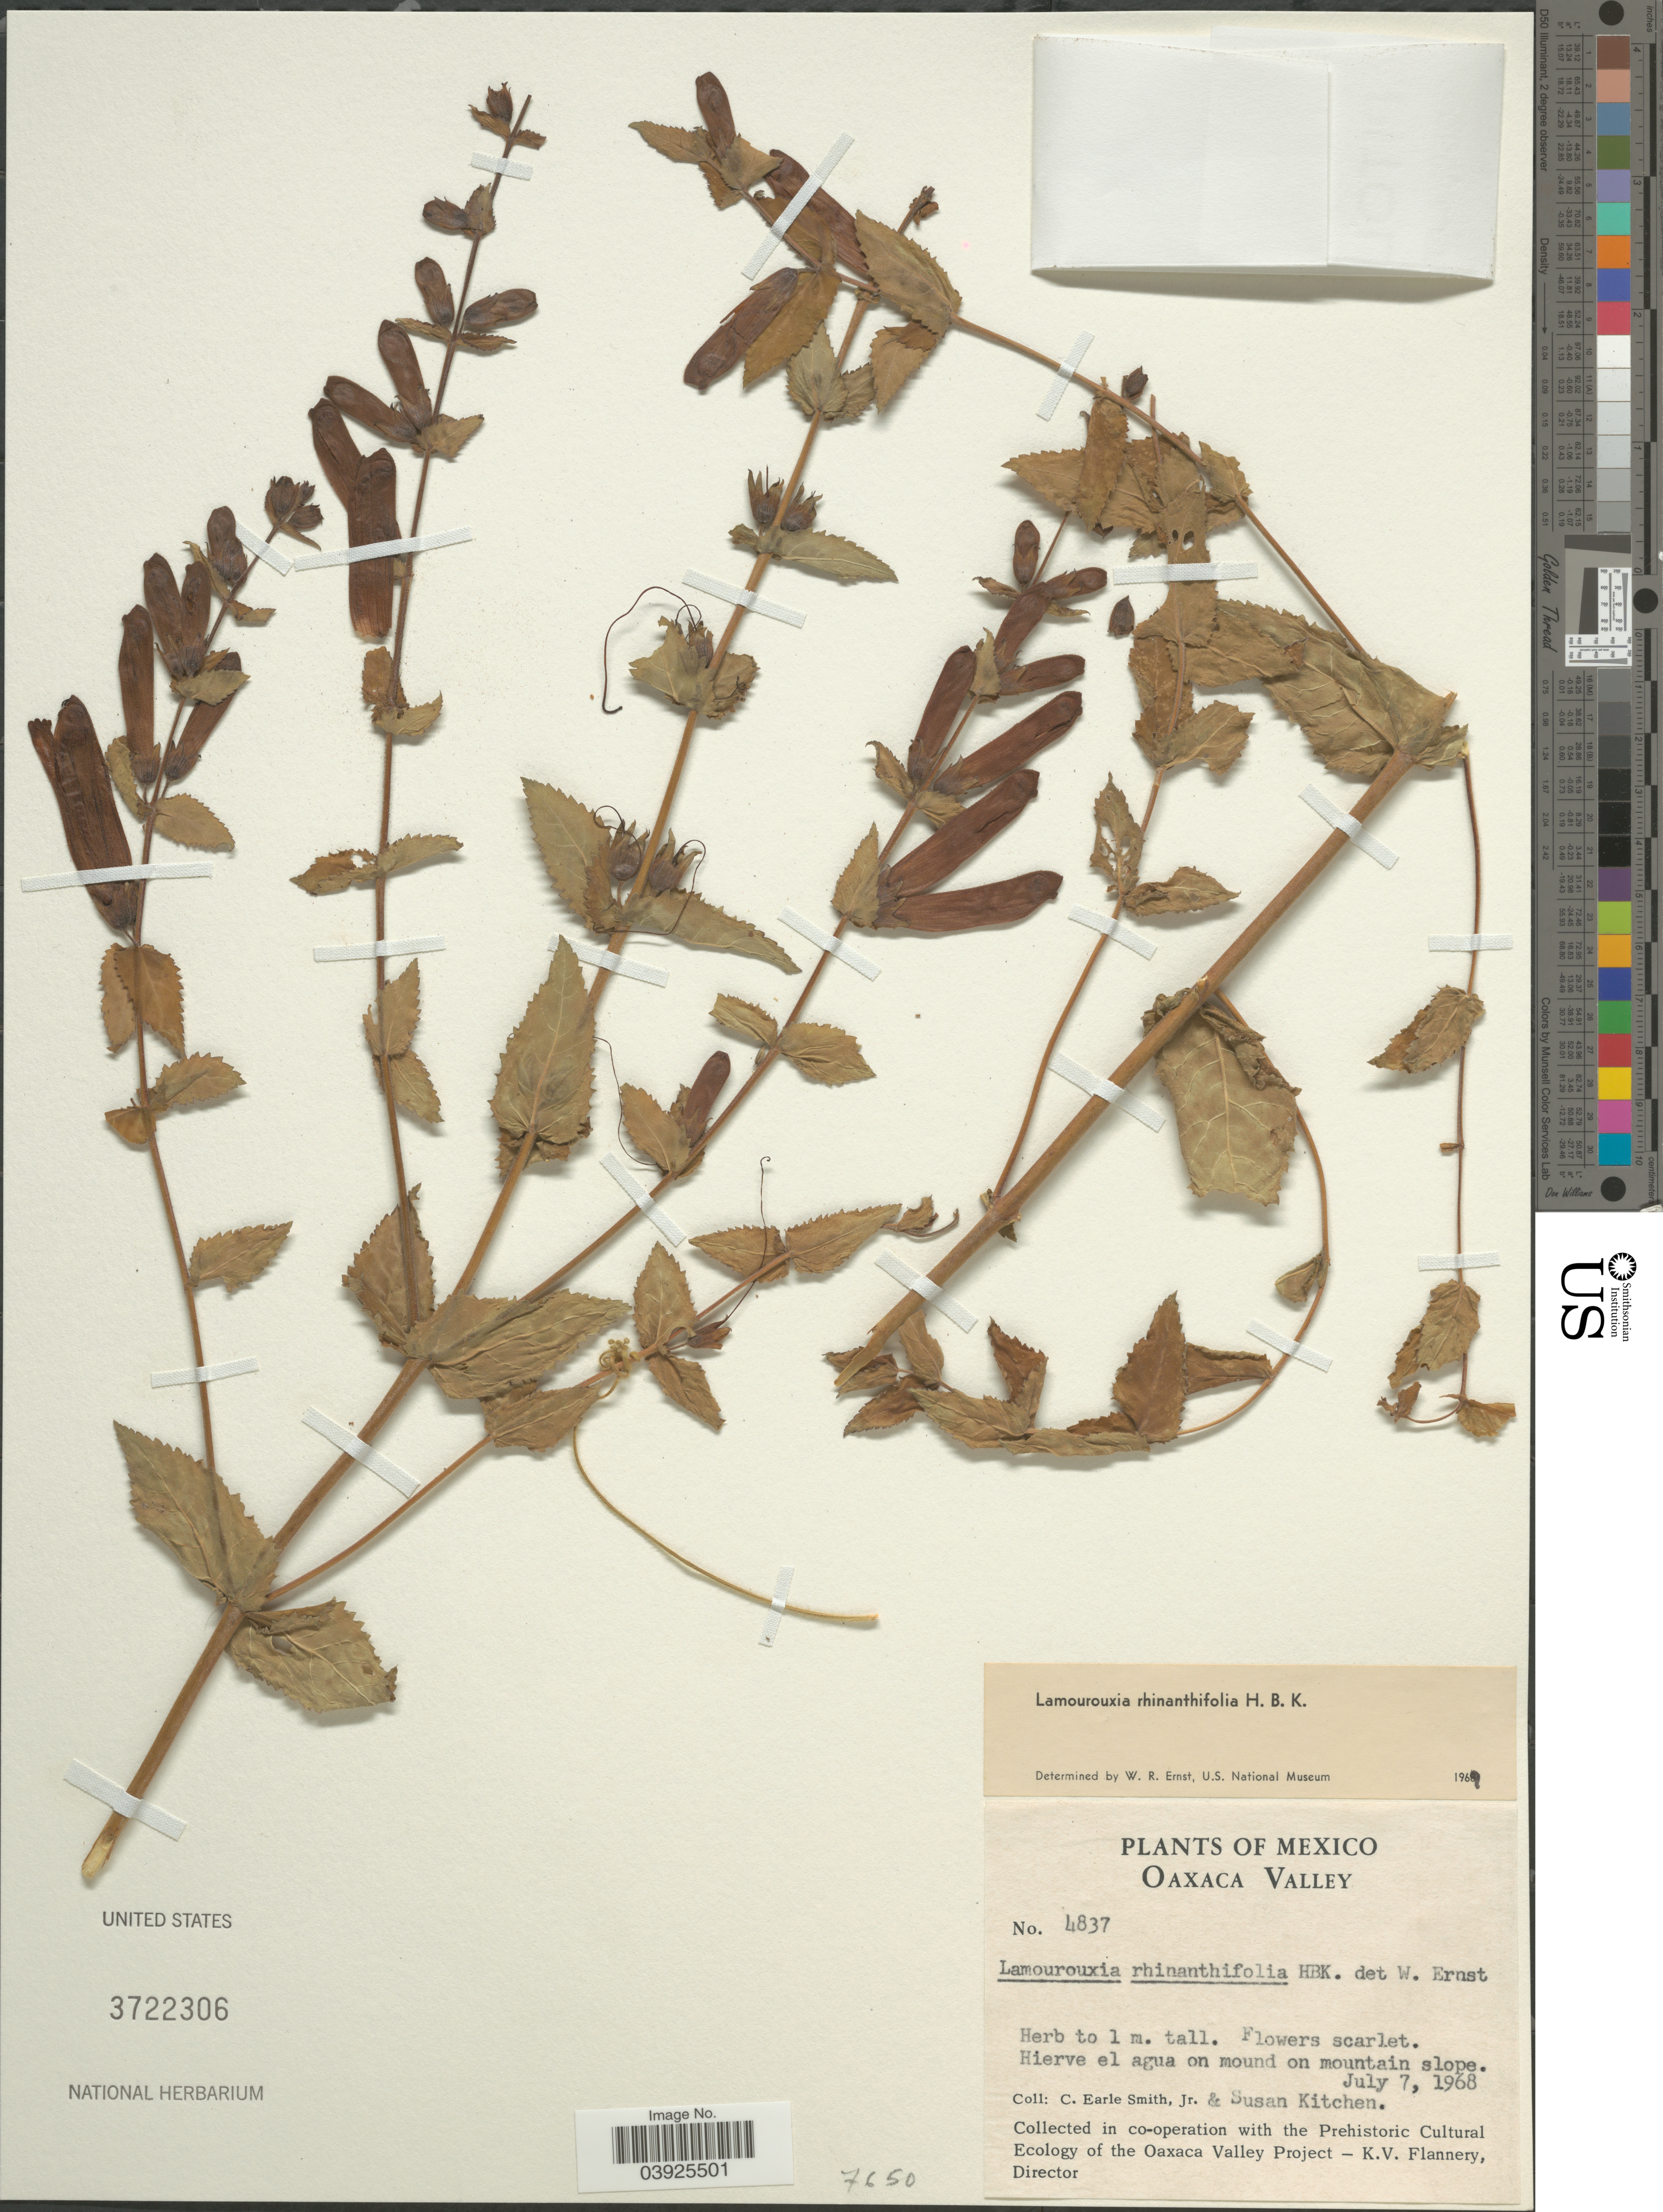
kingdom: Plantae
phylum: Tracheophyta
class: Magnoliopsida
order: Lamiales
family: Orobanchaceae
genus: Lamourouxia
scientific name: Lamourouxia rhinanthifolia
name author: Kunth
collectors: C. E. Smith Jr. & S. Kitchen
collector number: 4837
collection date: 1968-07-07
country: Mexico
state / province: Oaxaca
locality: Oaxaca Valley.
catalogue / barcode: US 3722306